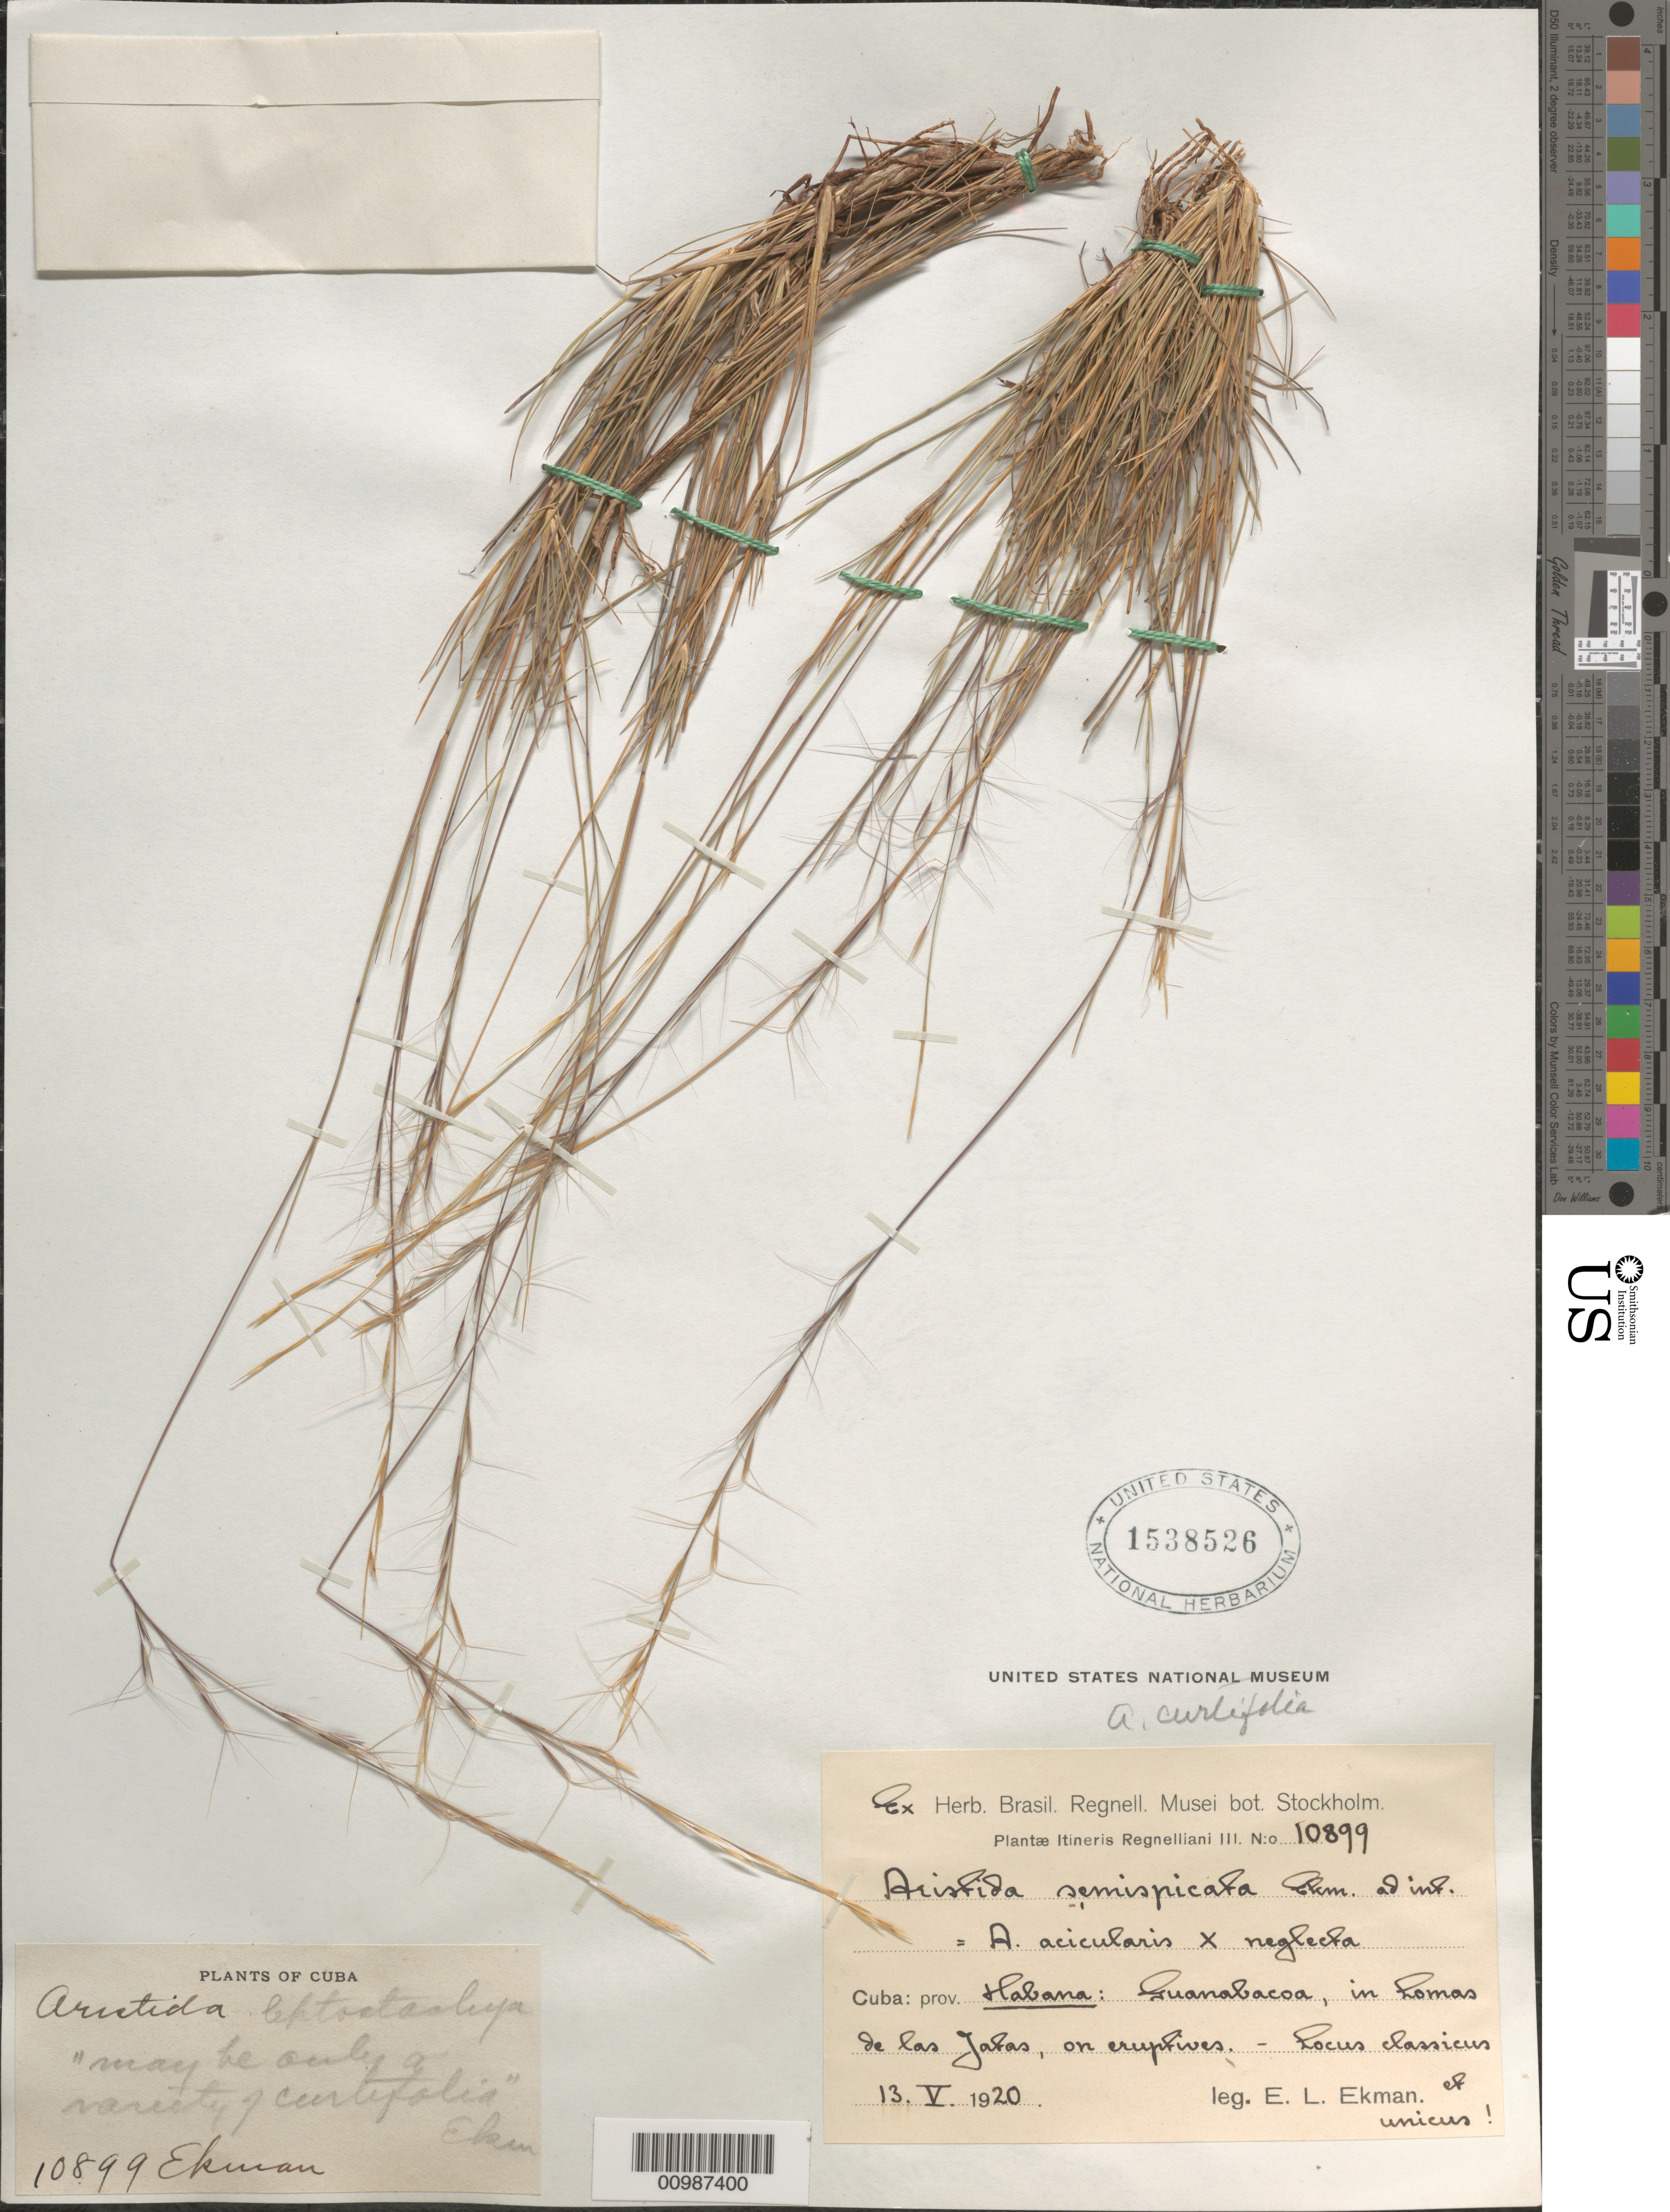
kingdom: Plantae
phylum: Tracheophyta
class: Liliopsida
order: Poales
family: Poaceae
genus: Aristida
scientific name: Aristida curtifolia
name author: Hitchc.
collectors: E. L. Ekman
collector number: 10899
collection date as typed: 13 May 1920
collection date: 1920-05-13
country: Cuba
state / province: La Habana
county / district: Municipio Guanabacoa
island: Cuba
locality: Guanabacoa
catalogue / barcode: US 1538526